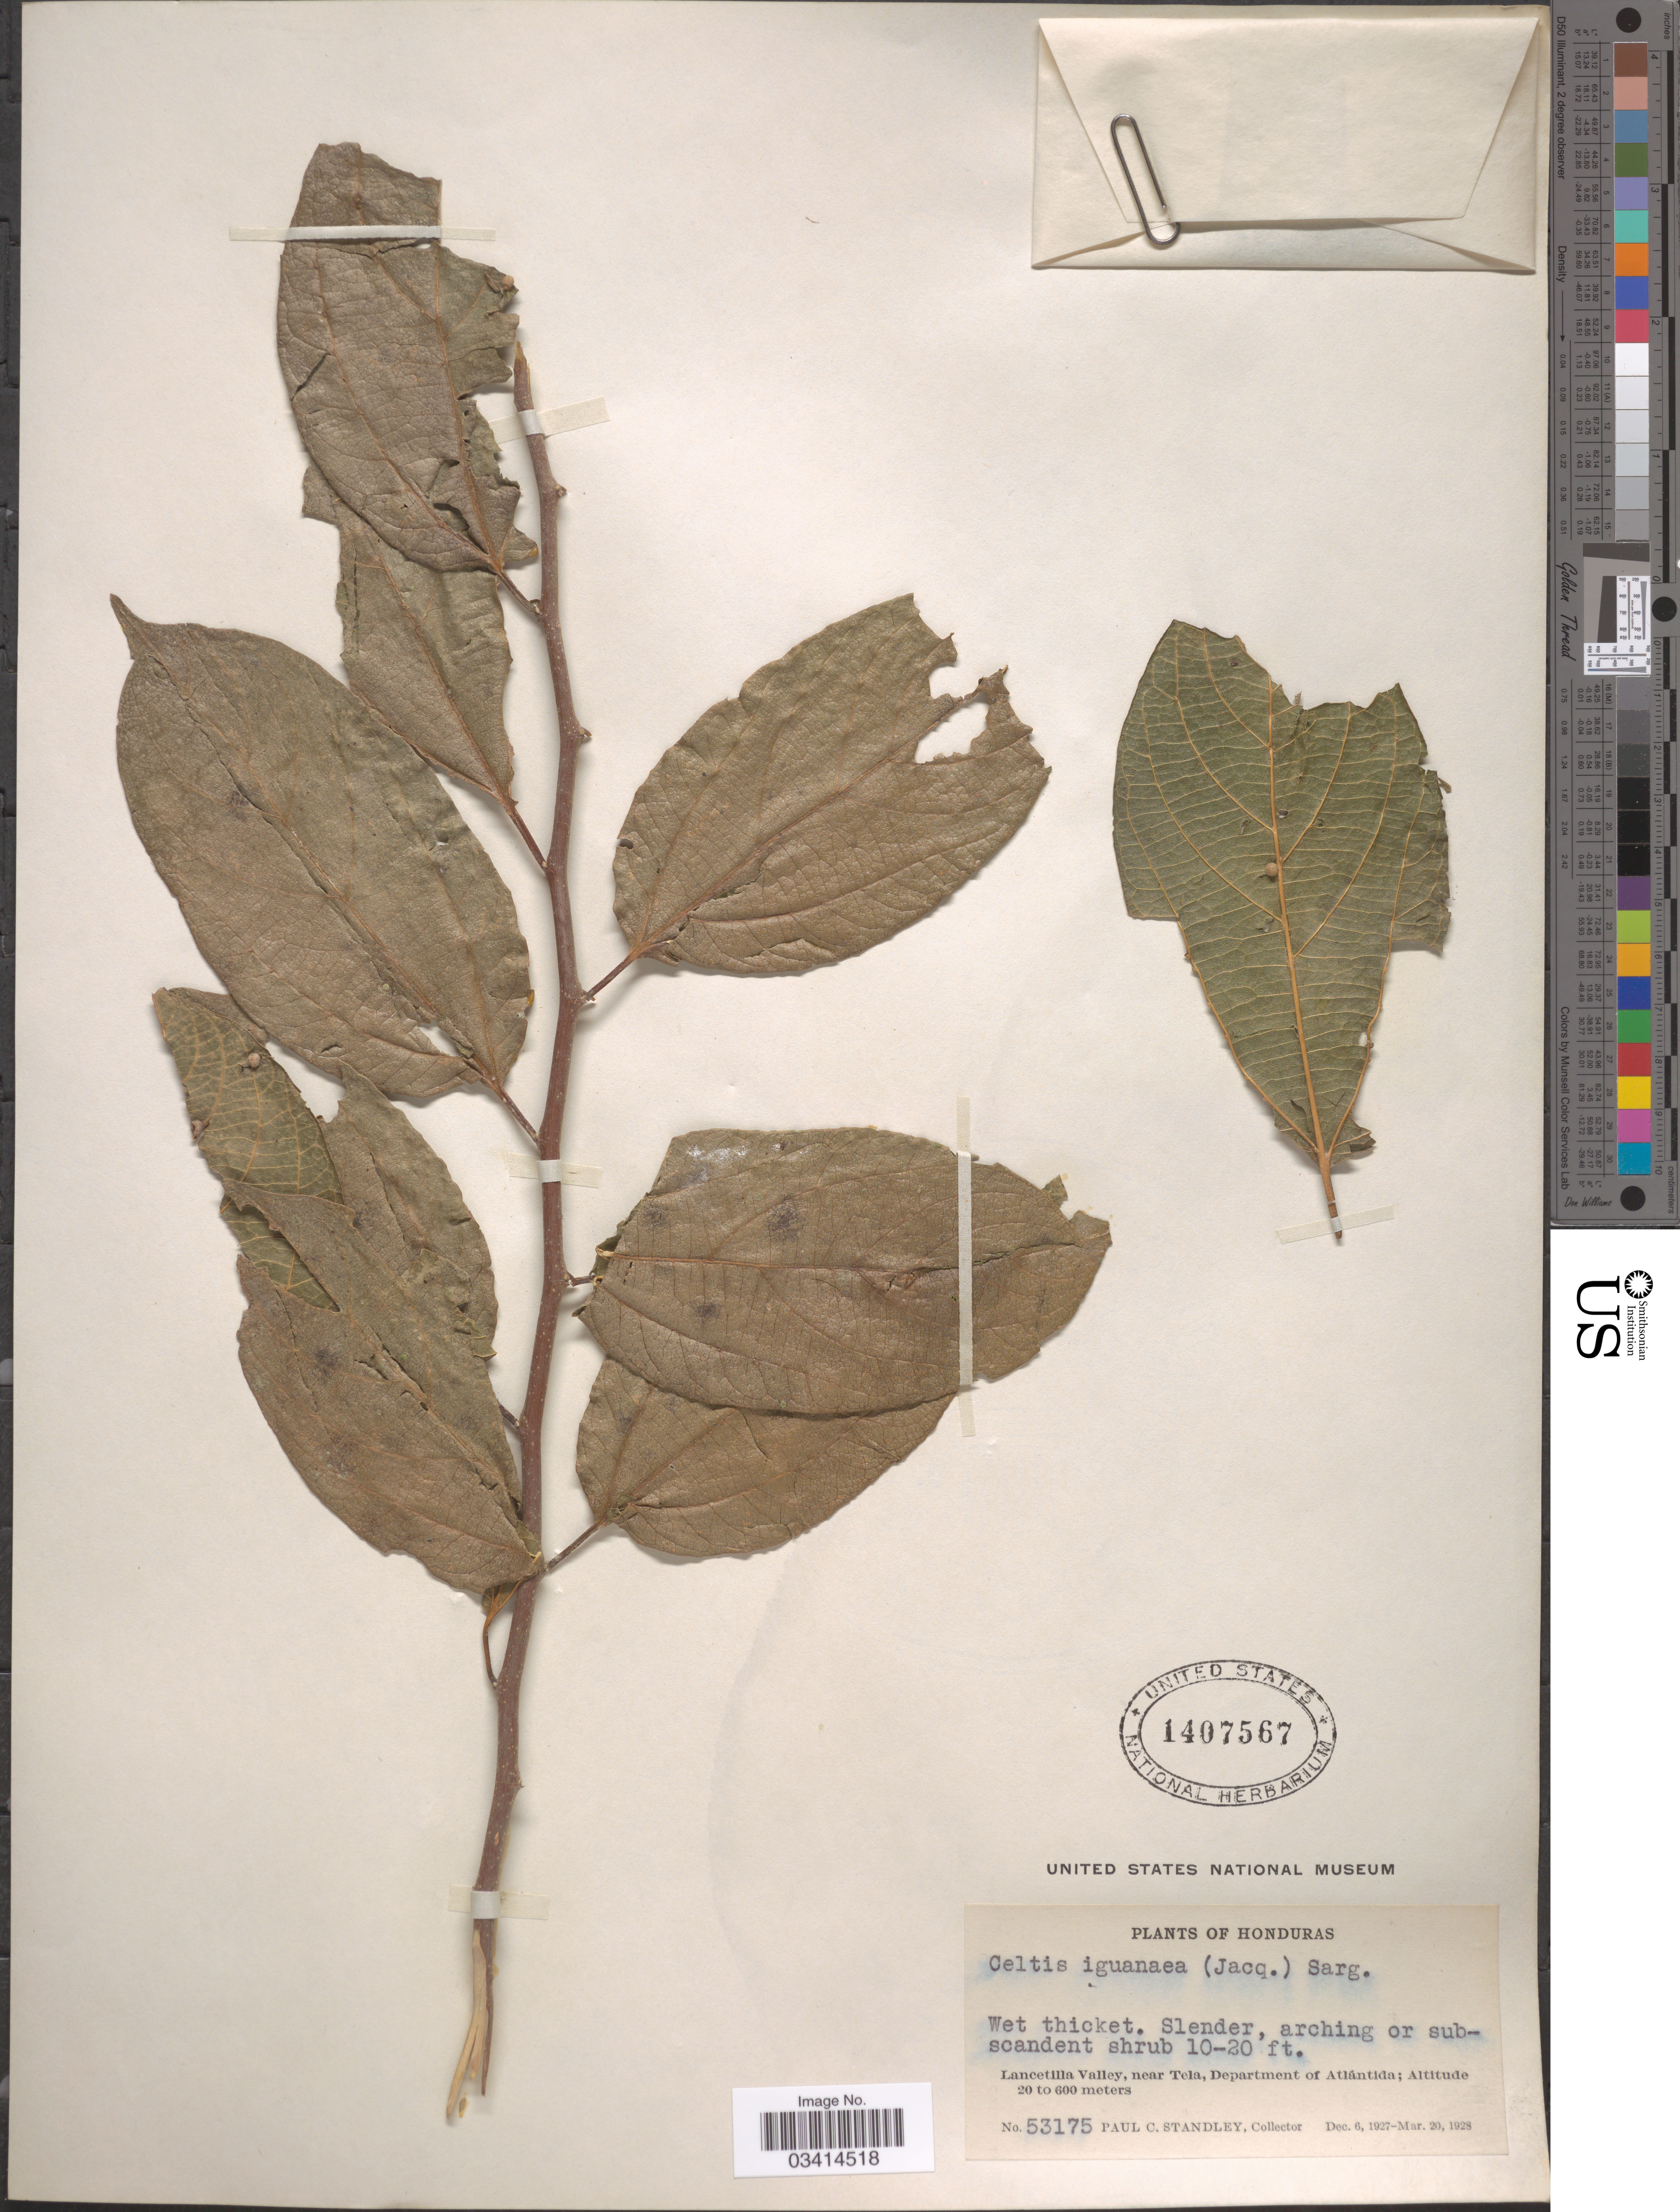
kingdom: Plantae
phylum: Tracheophyta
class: Magnoliopsida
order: Rosales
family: Cannabaceae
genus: Celtis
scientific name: Celtis iguanaea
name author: (Jacq.) Sarg.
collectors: P. C. Standley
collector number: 53175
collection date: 1927-12-06/1928-03-20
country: Honduras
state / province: Atlántida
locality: Lancetilla Valley, near Tela, Department of Atlántida.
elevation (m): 20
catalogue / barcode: US 1407567